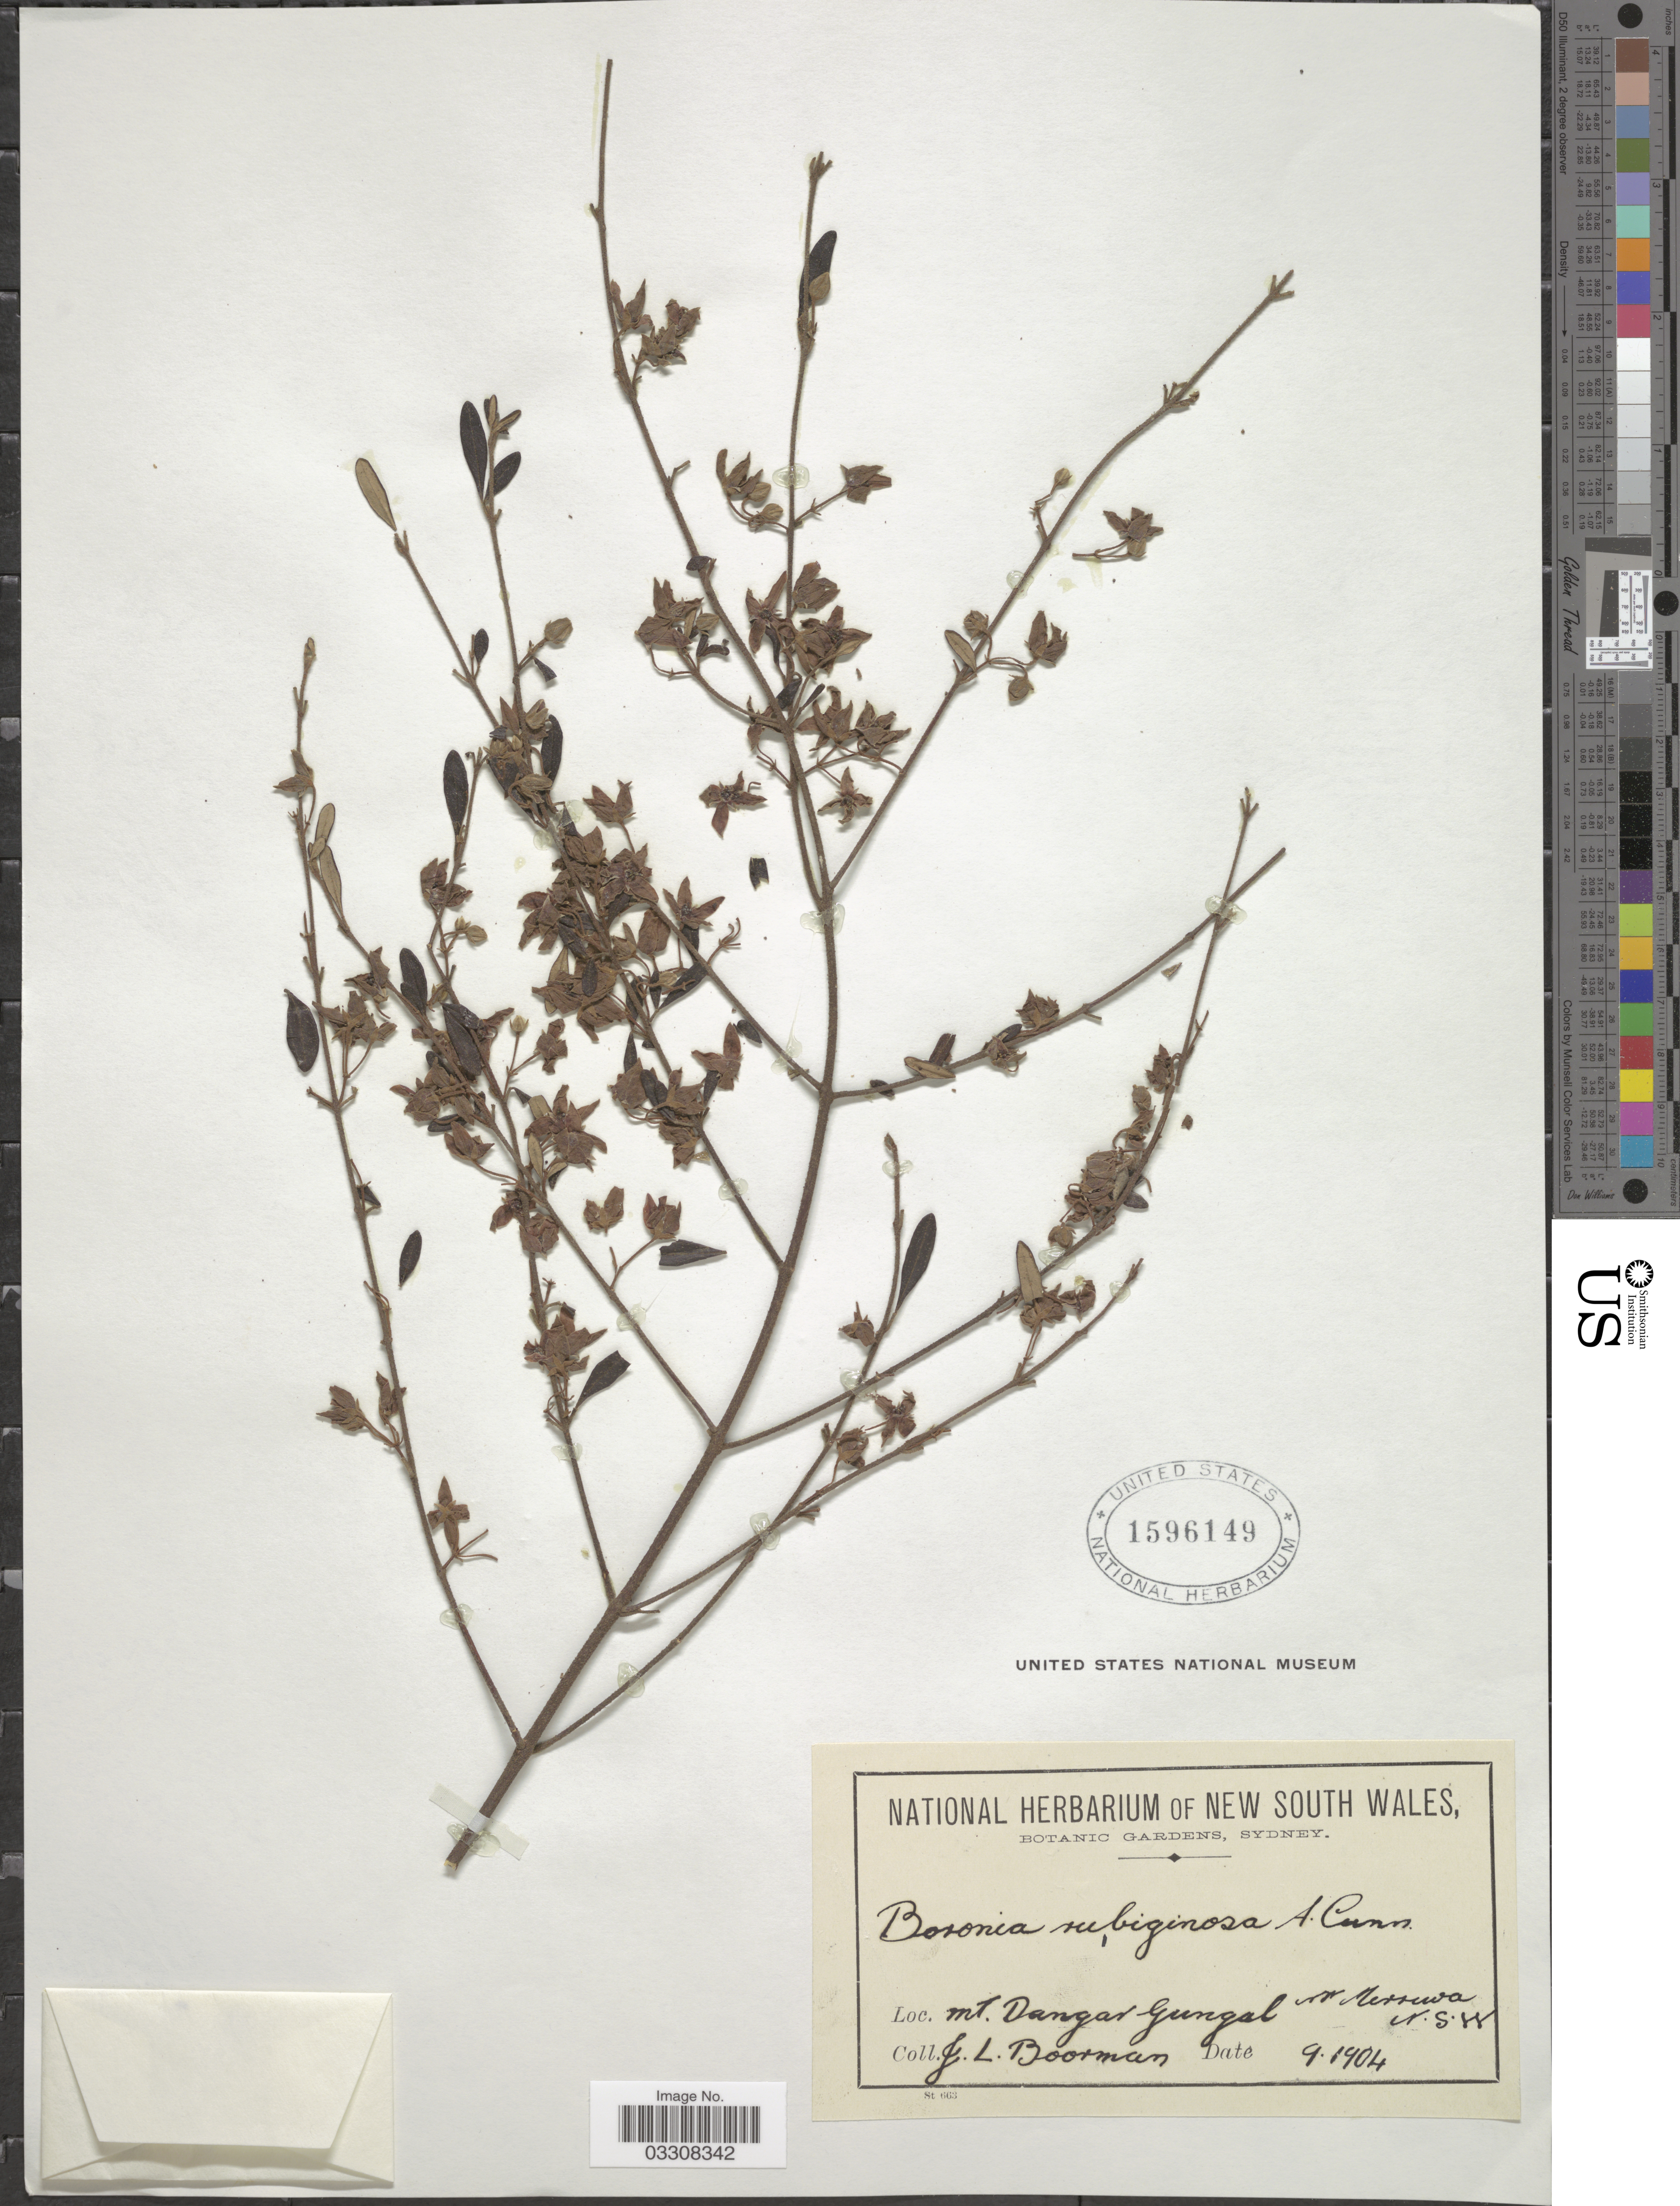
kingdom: Plantae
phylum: Tracheophyta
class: Magnoliopsida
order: Sapindales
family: Rutaceae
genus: Boronia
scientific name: Boronia rubiginosa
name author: A. Cunn. ex Endl.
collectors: J. Boorman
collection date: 1904-09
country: Australia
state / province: New South Wales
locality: Mt. Dangar Gungal nr Merriwa.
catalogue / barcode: US 1596149